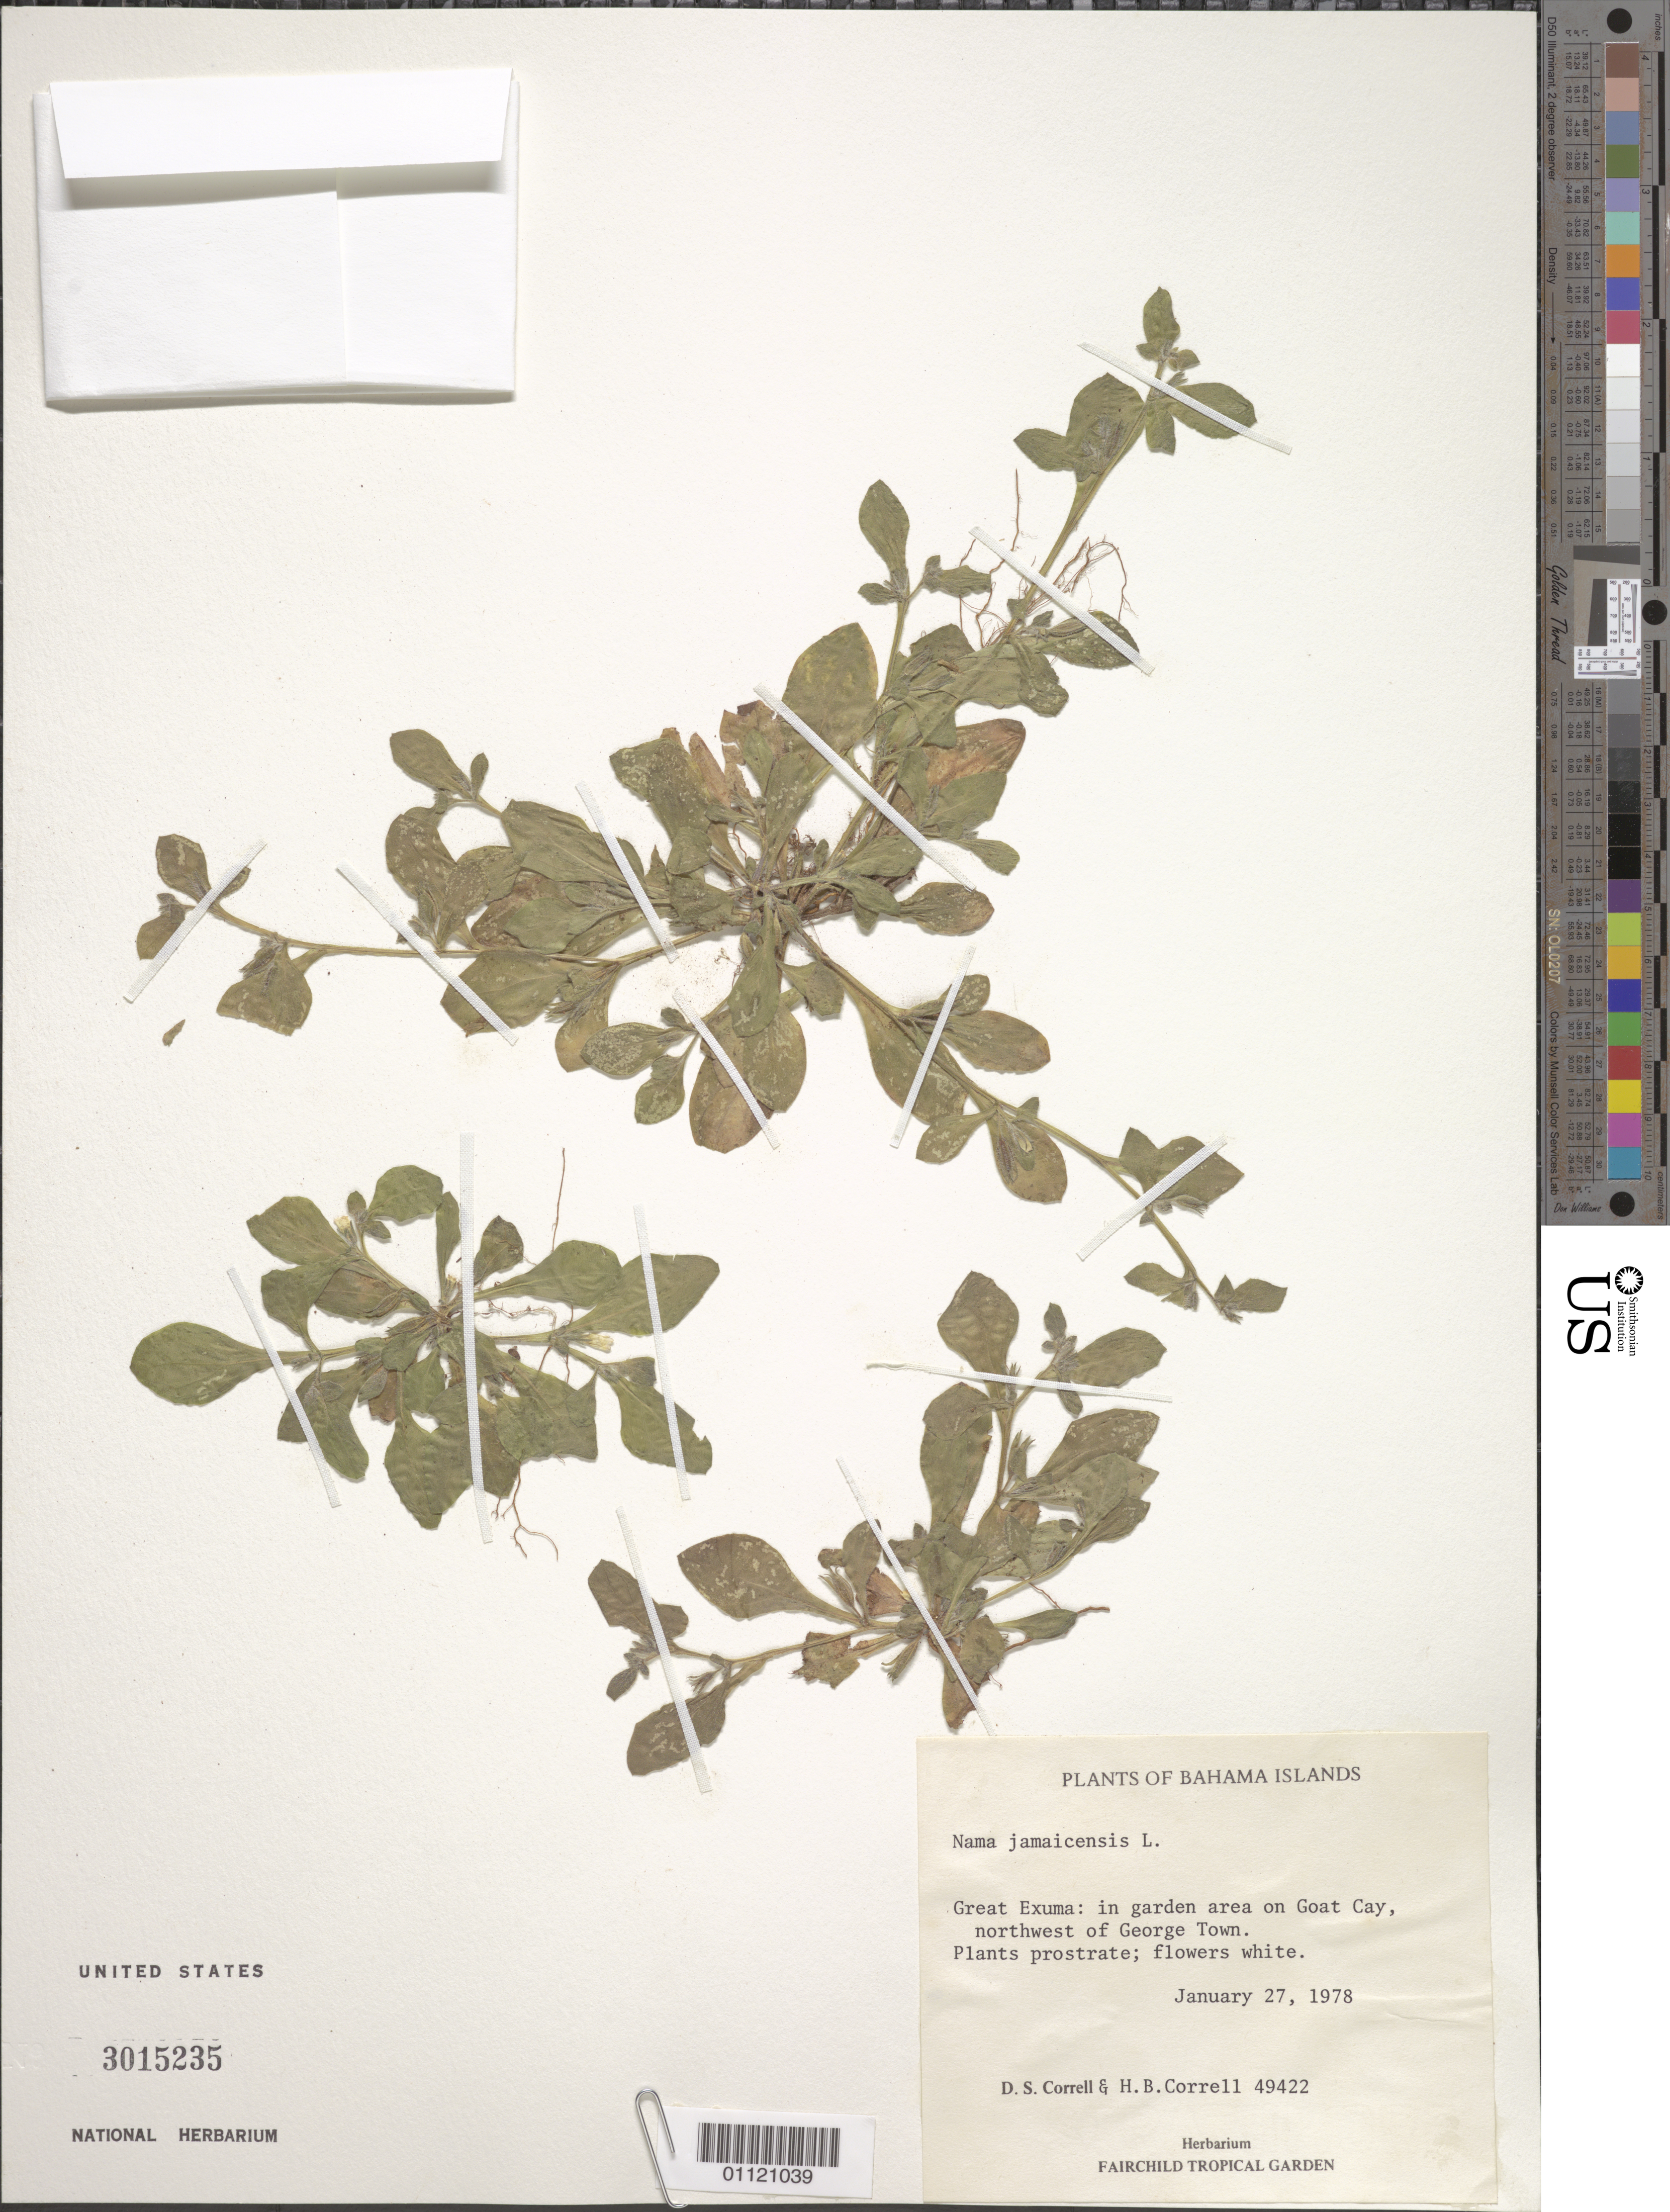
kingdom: Plantae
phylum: Tracheophyta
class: Magnoliopsida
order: Boraginales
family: Namaceae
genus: Nama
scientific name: Nama jamaicensis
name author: L.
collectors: D. S. Correll & H. Correll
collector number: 49422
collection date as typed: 27 Jan 1978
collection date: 1978-01-27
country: Bahamas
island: Great Exuma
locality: In garden area on Goat Cay, NW of George Town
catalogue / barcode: US 3015235